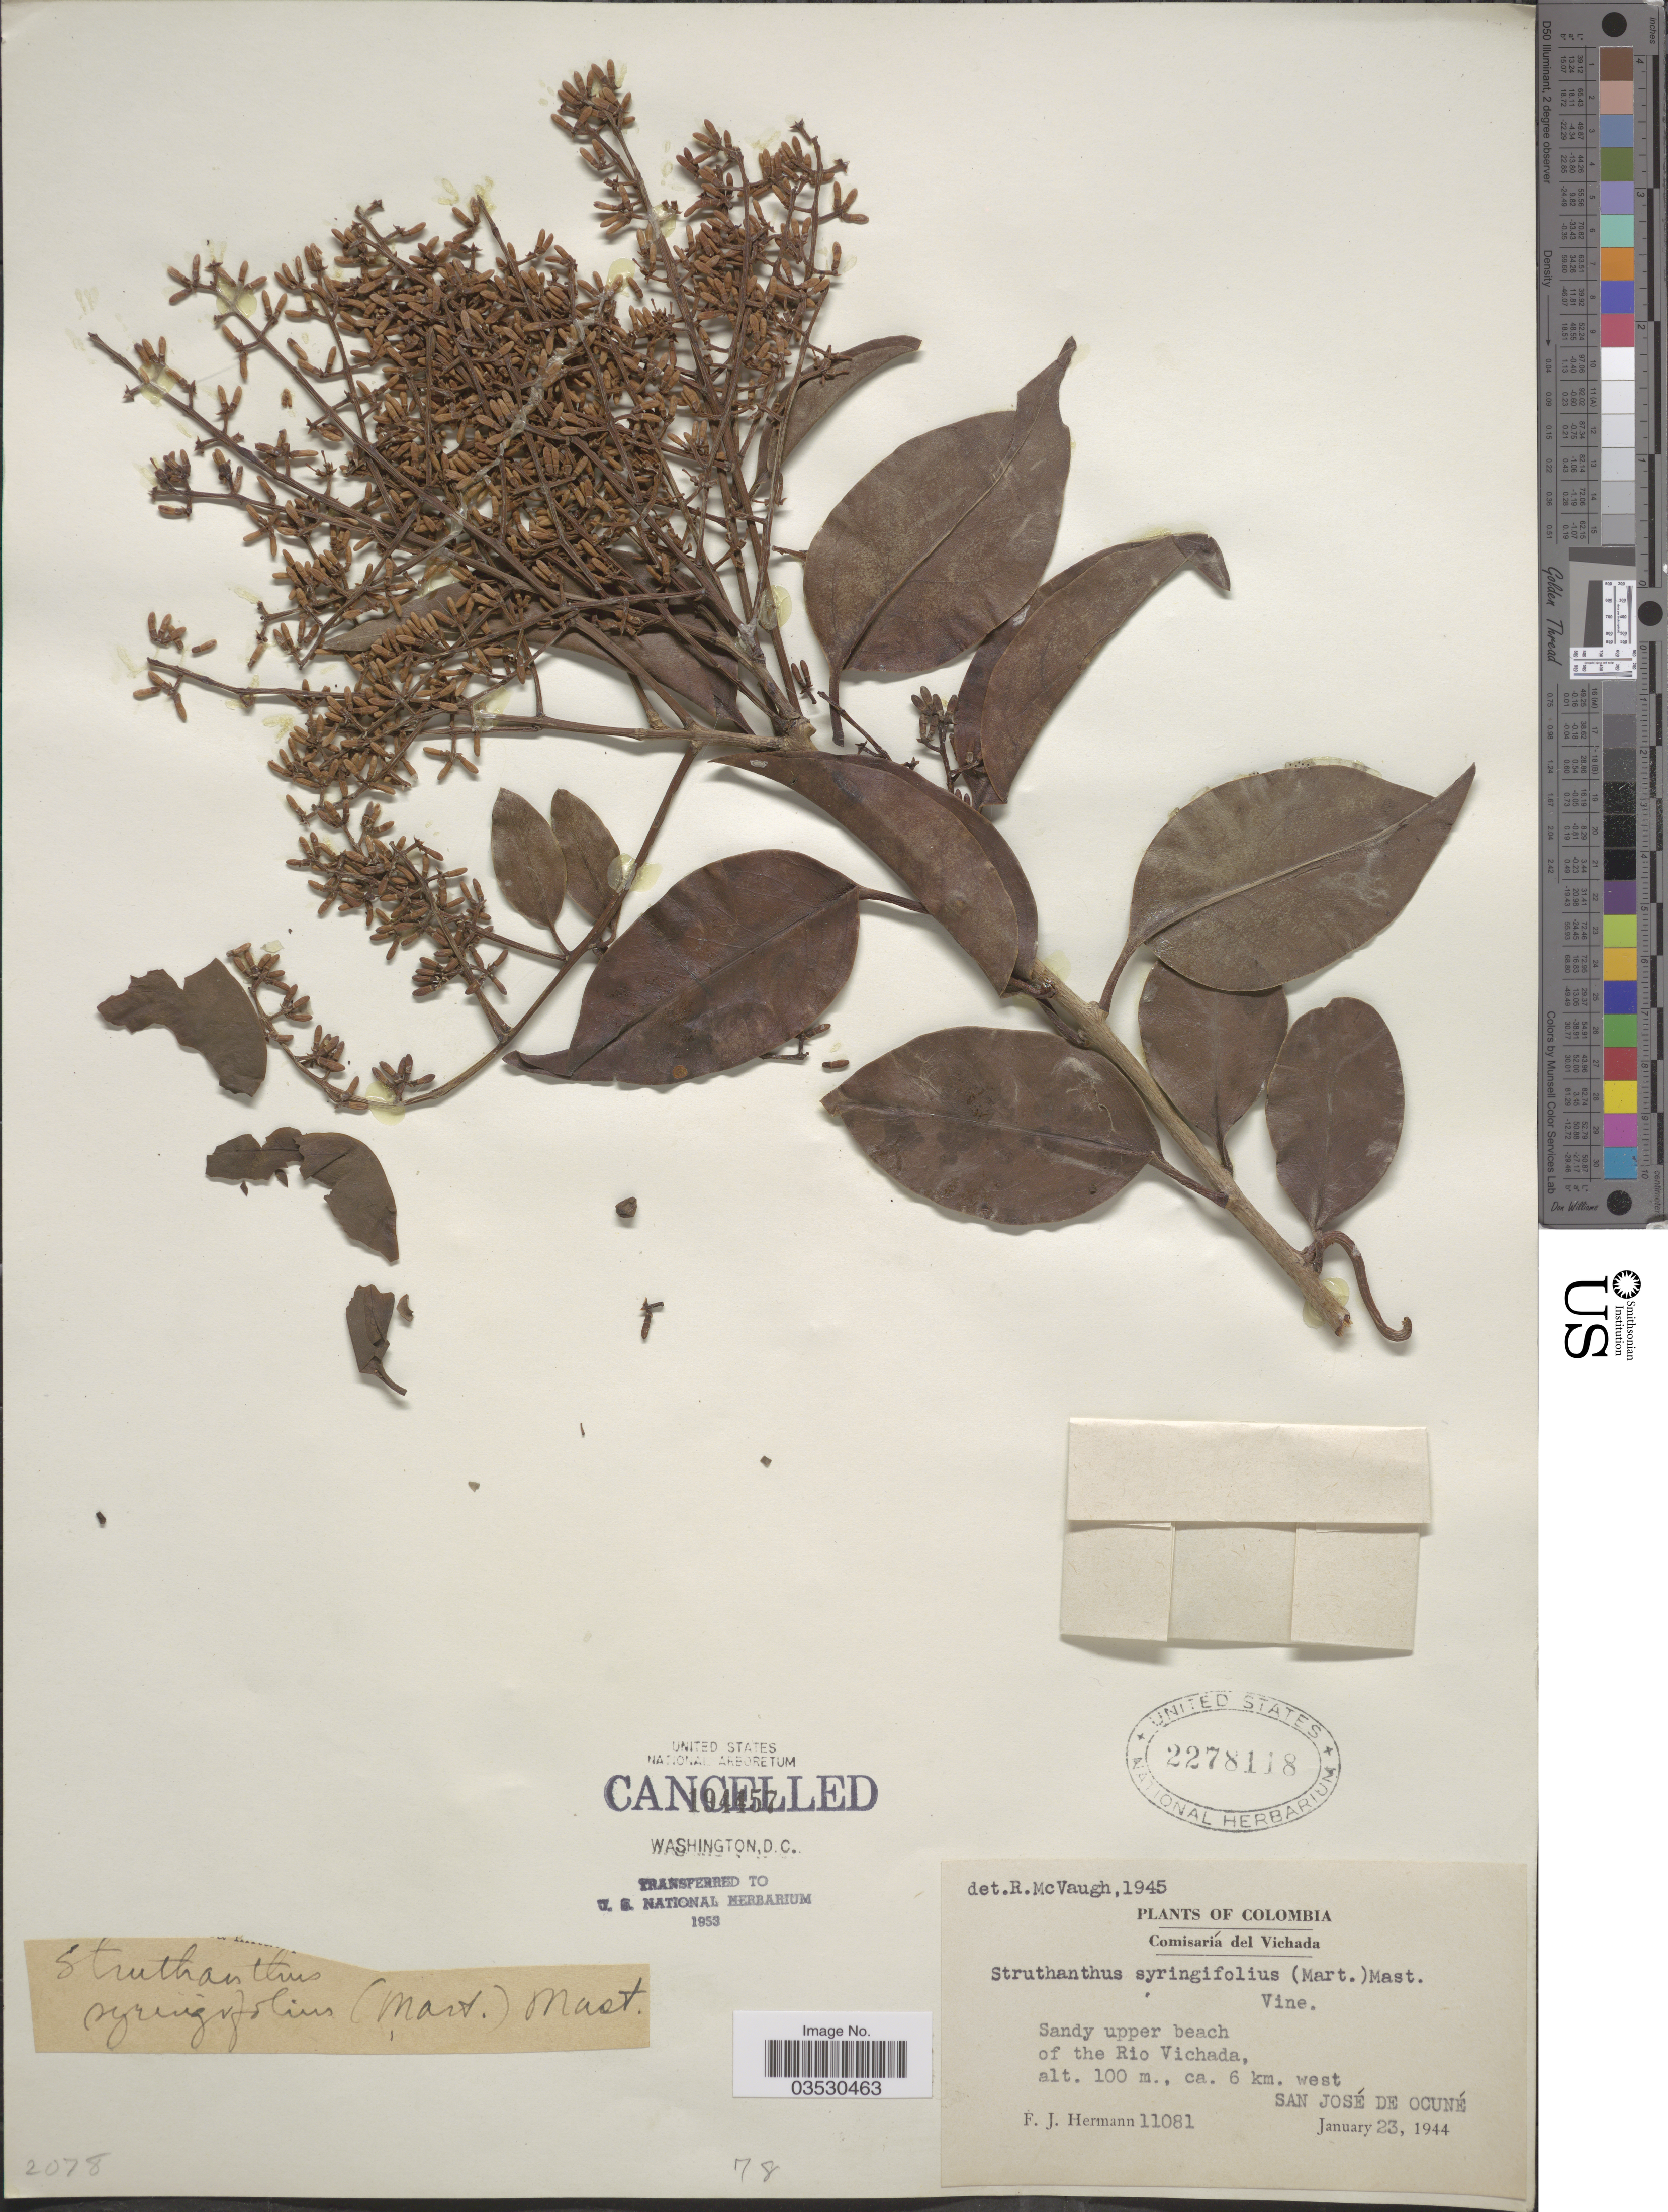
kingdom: Plantae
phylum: Tracheophyta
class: Magnoliopsida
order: Santalales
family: Loranthaceae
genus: Struthanthus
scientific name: Struthanthus syringifolius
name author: (Mart.) Mart.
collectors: F. J. Hermann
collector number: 11081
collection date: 1944-01-23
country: Colombia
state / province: Vichada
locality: Comisaría del Vichada. Sandy upper beach of the Rio Vichada, ca. 6 km. west San José de Ocuné.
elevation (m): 100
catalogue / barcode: US 2278118